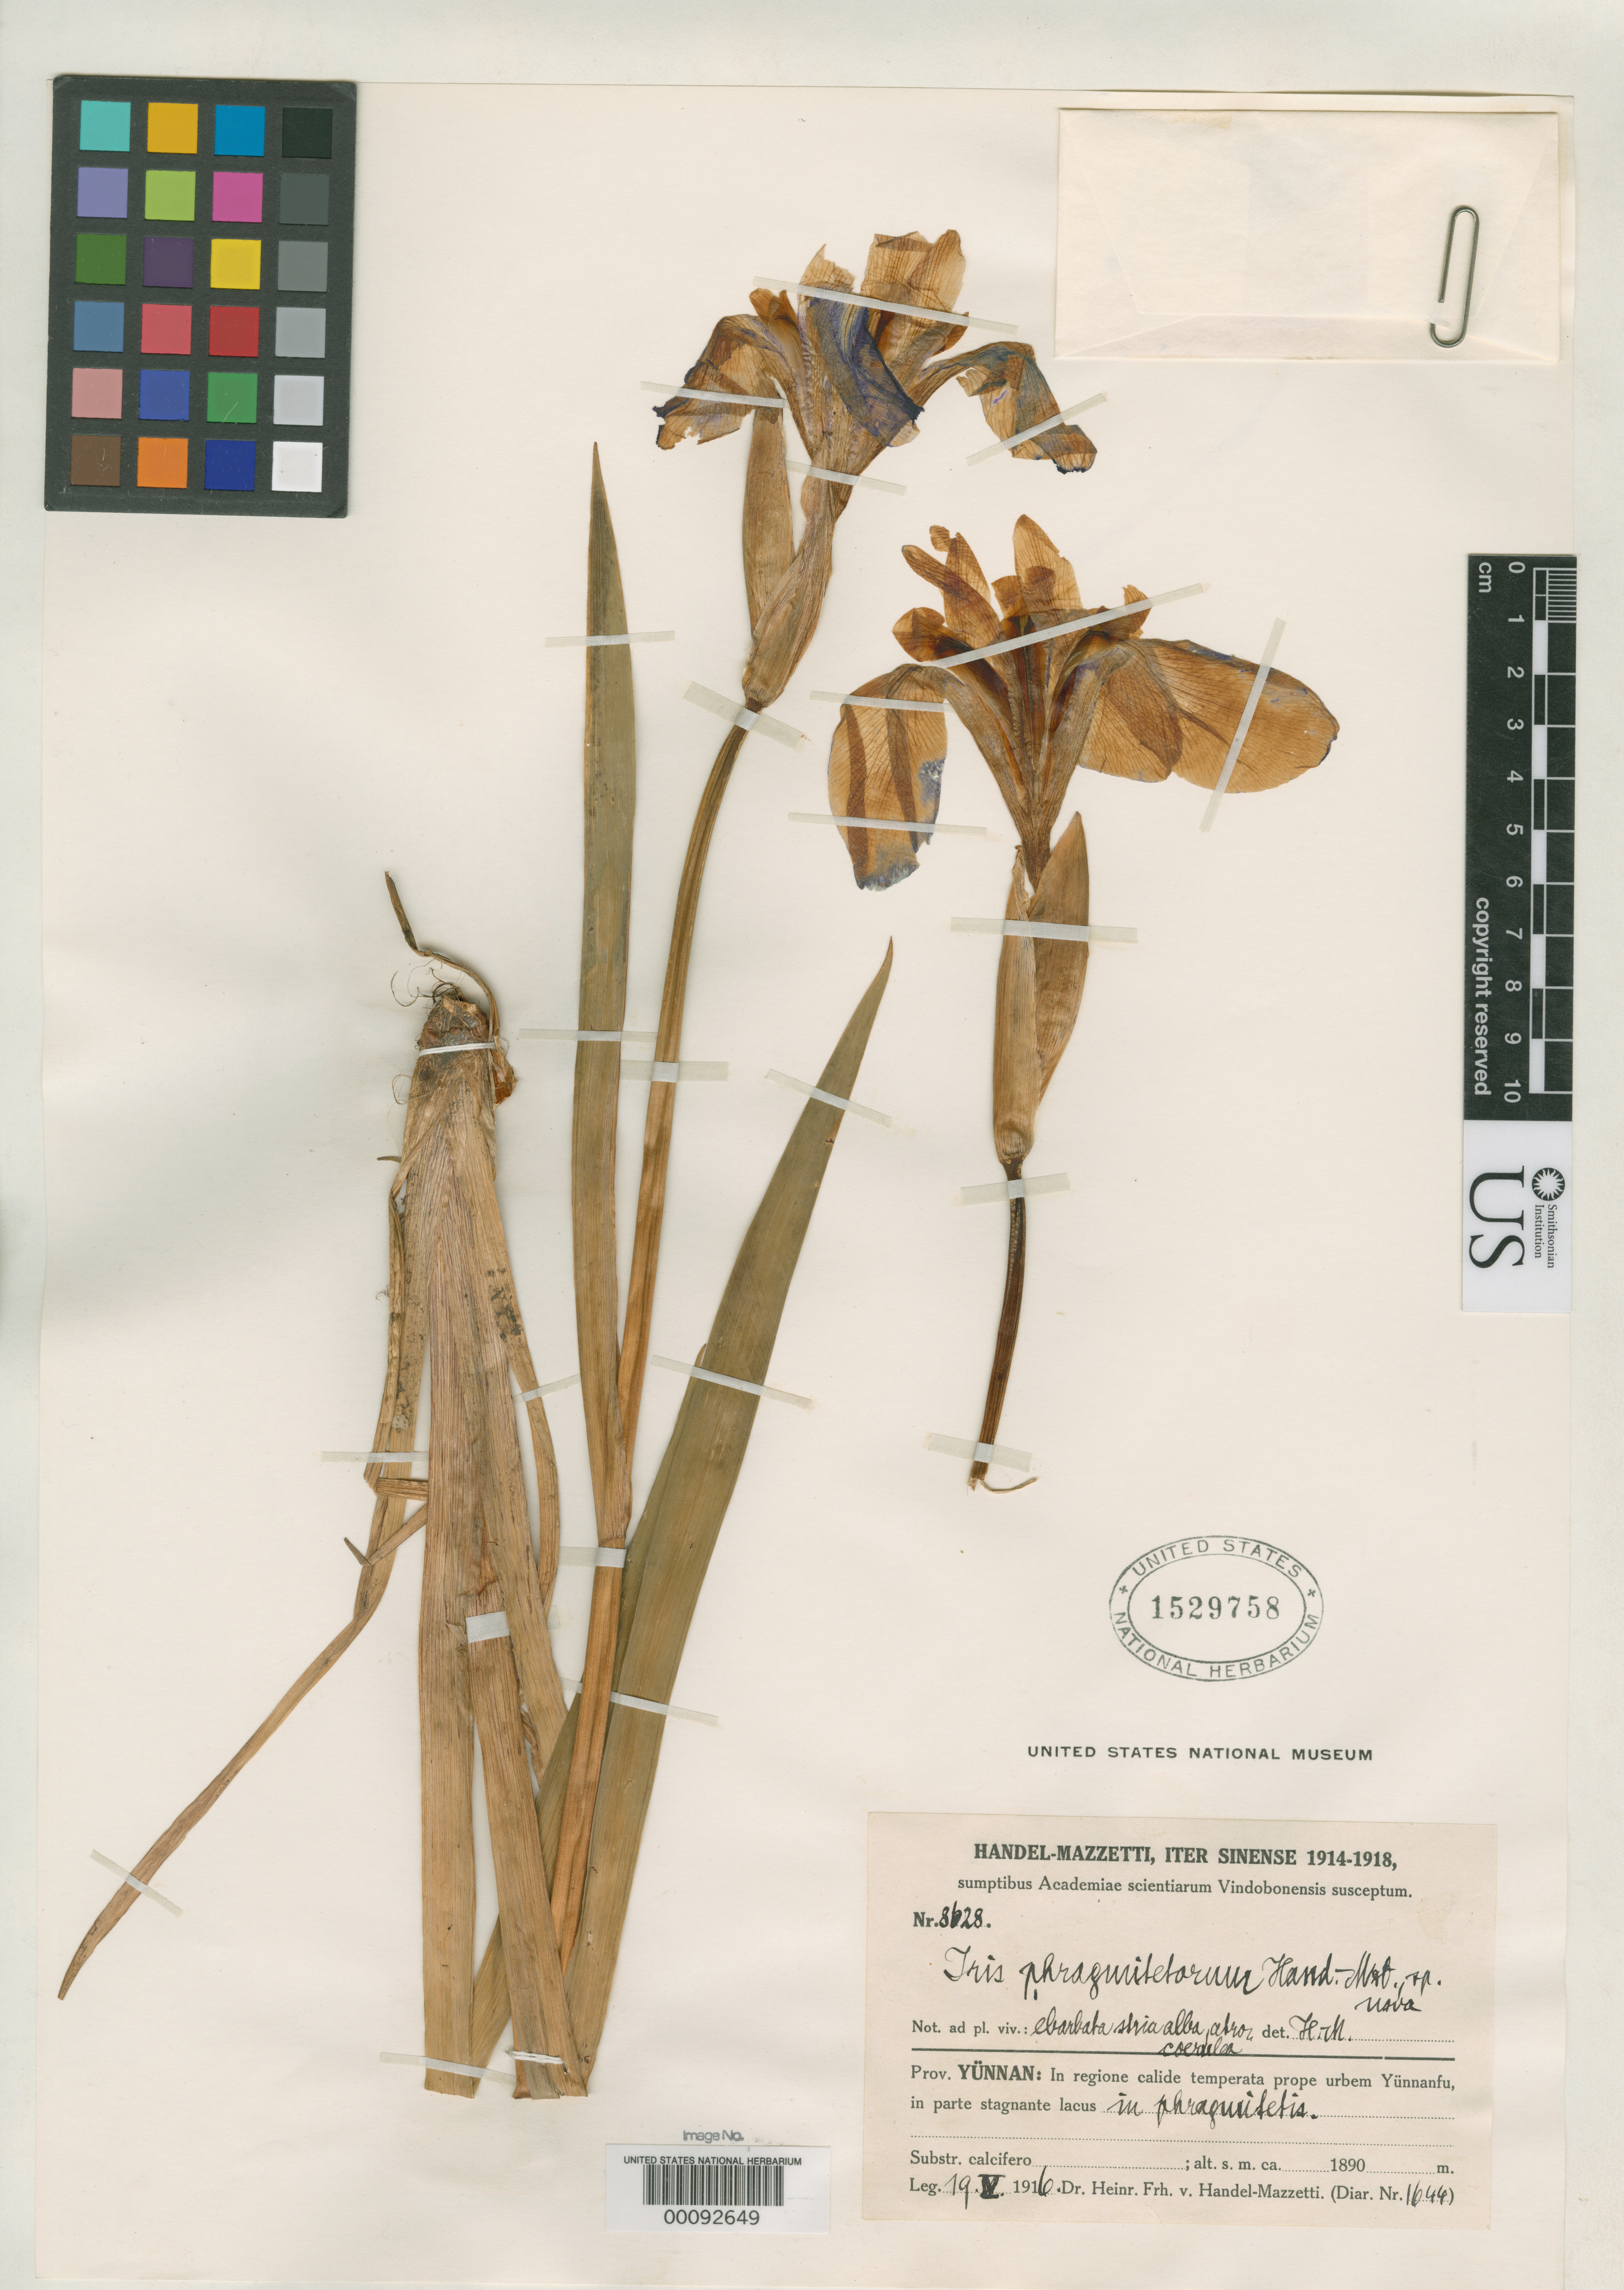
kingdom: Plantae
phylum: Tracheophyta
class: Liliopsida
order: Asparagales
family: Iridaceae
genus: Iris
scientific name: Iris phragmitetorum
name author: Hand.-Mazz.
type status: Type Collection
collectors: H. Handel-Mazzetti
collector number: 8628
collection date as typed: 19 May 1916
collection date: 1916-05-19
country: China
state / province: Yunnan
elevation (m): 1890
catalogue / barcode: US 1529758